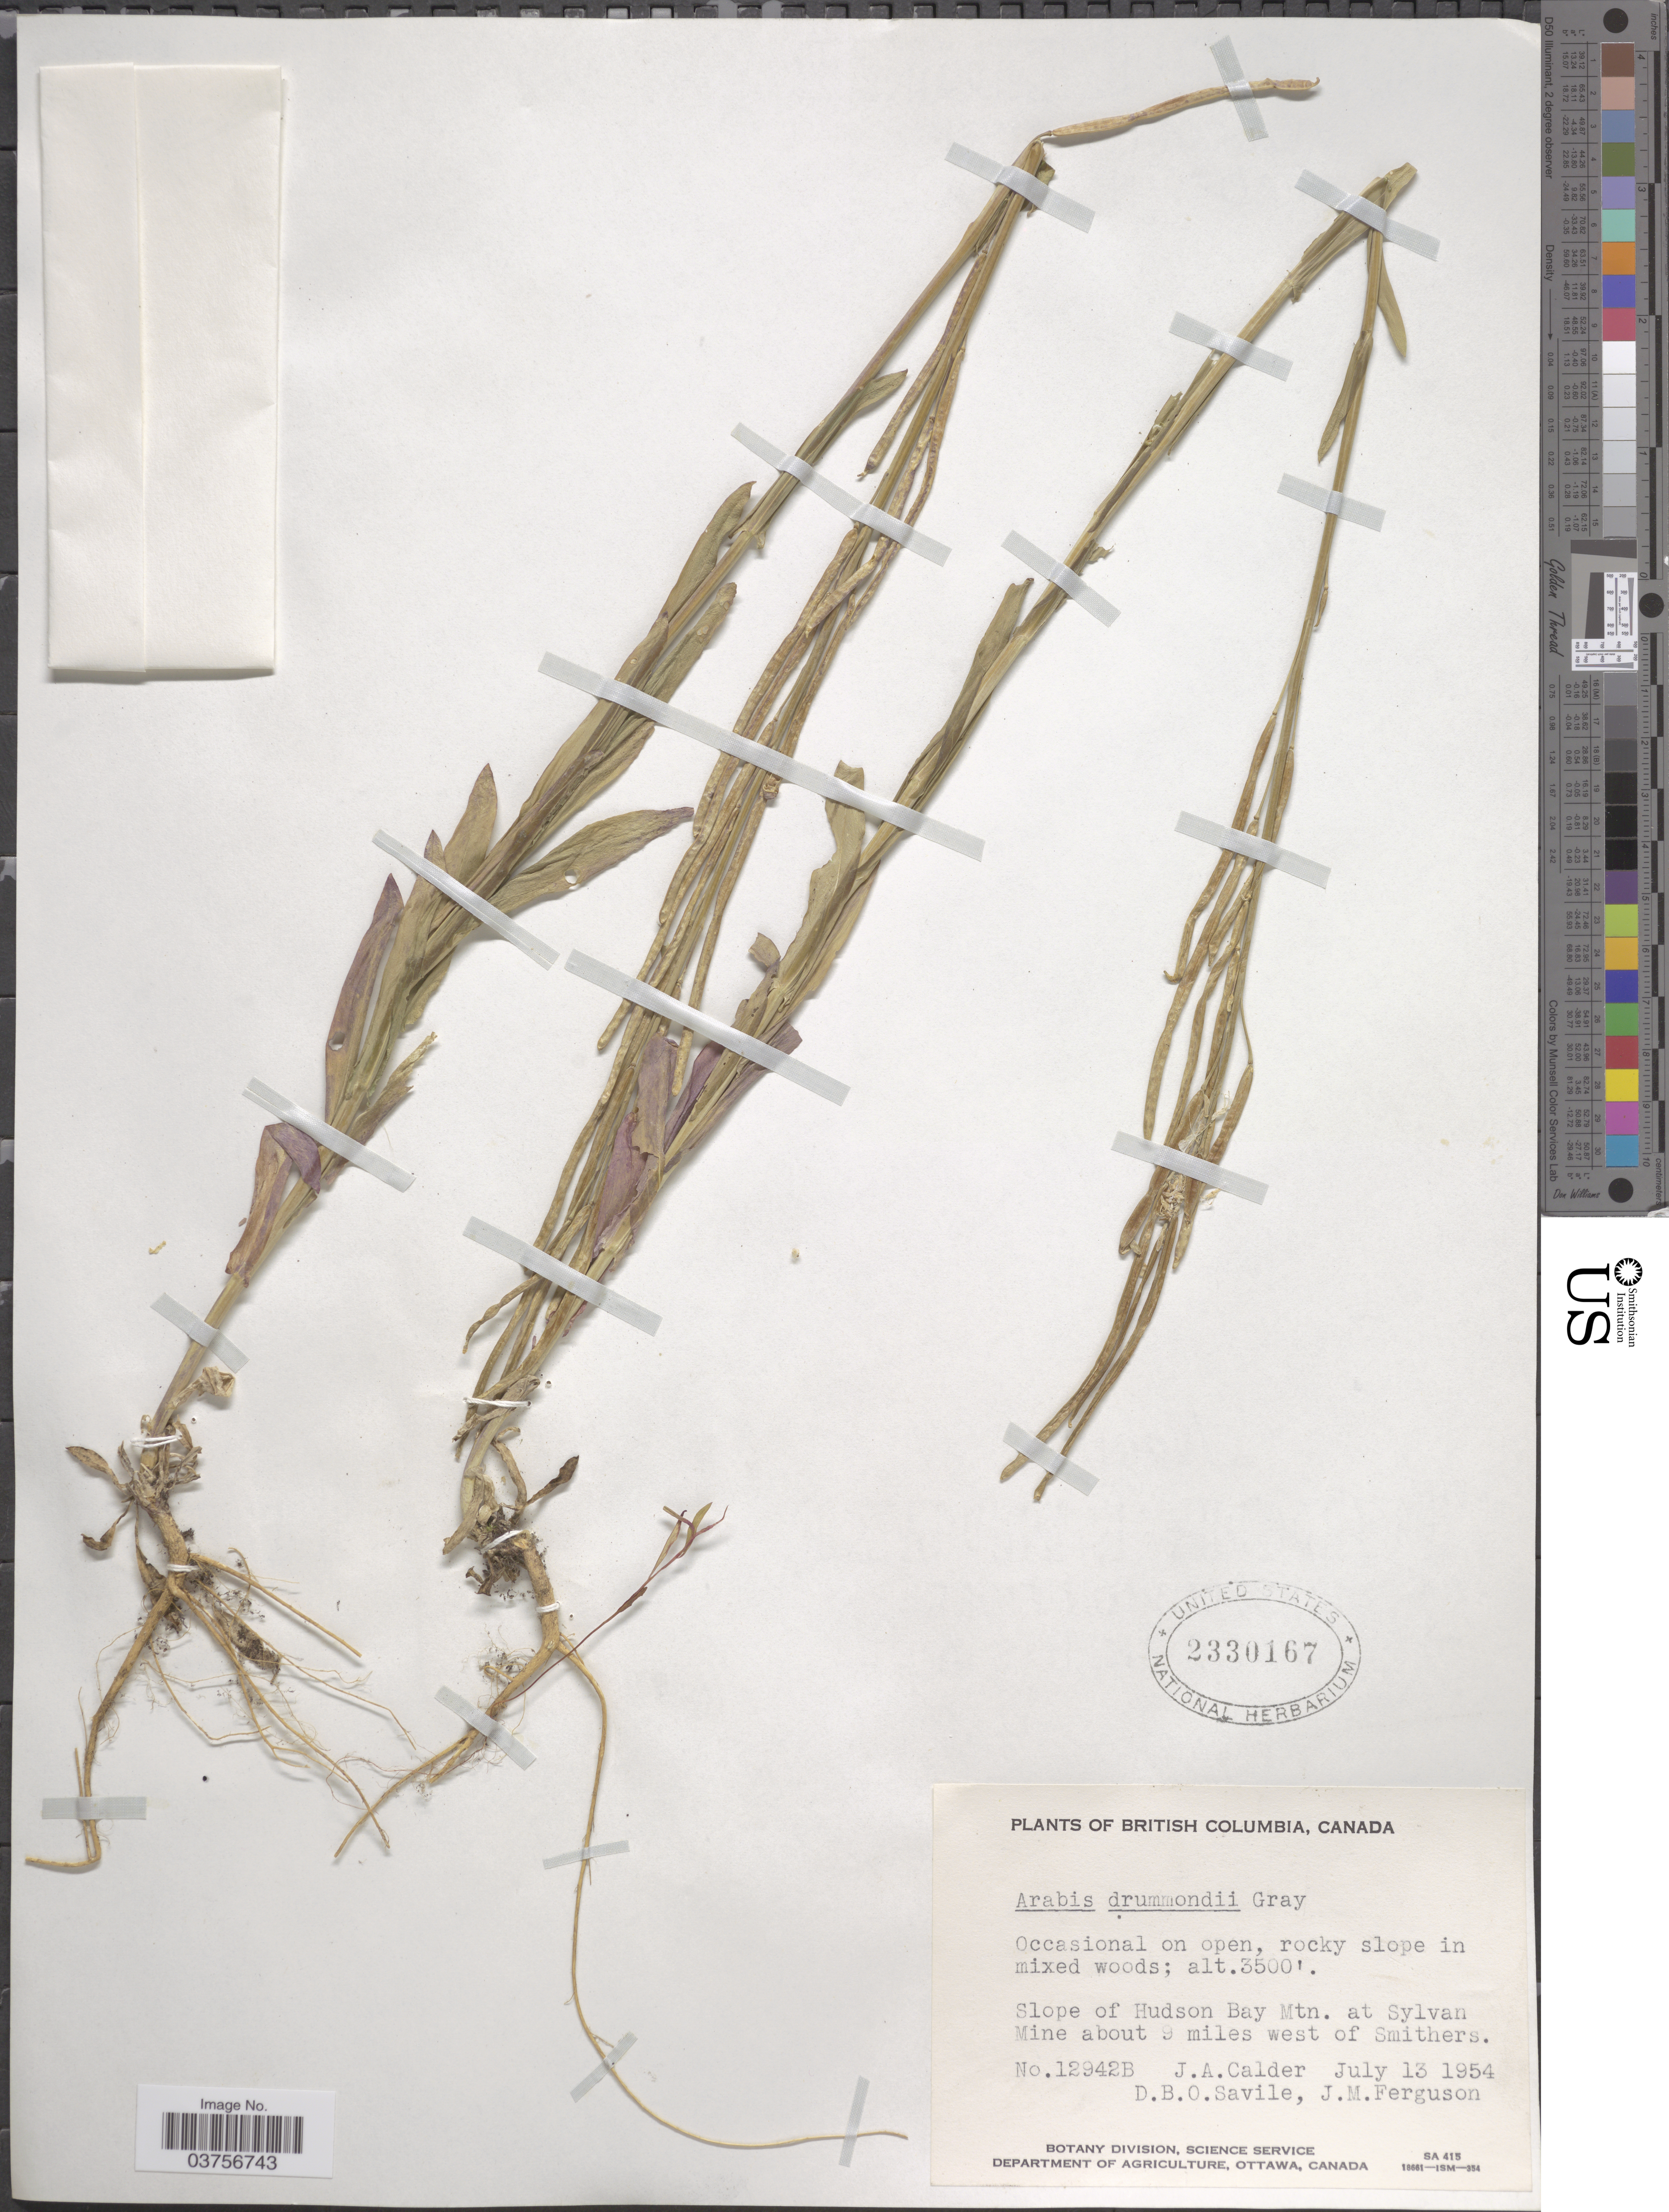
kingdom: Plantae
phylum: Tracheophyta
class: Magnoliopsida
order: Brassicales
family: Brassicaceae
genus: Arabis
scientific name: Arabis drummondii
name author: A. Gray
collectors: J. A. Calder, D. Savile & J. M. Ferguson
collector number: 12942B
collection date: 1954-07-13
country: Canada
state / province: British Columbia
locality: Slope of Hudson Bay Mtn. at Sylvan Mine about 9 miles west of Smithers.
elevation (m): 1067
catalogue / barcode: US 2330167